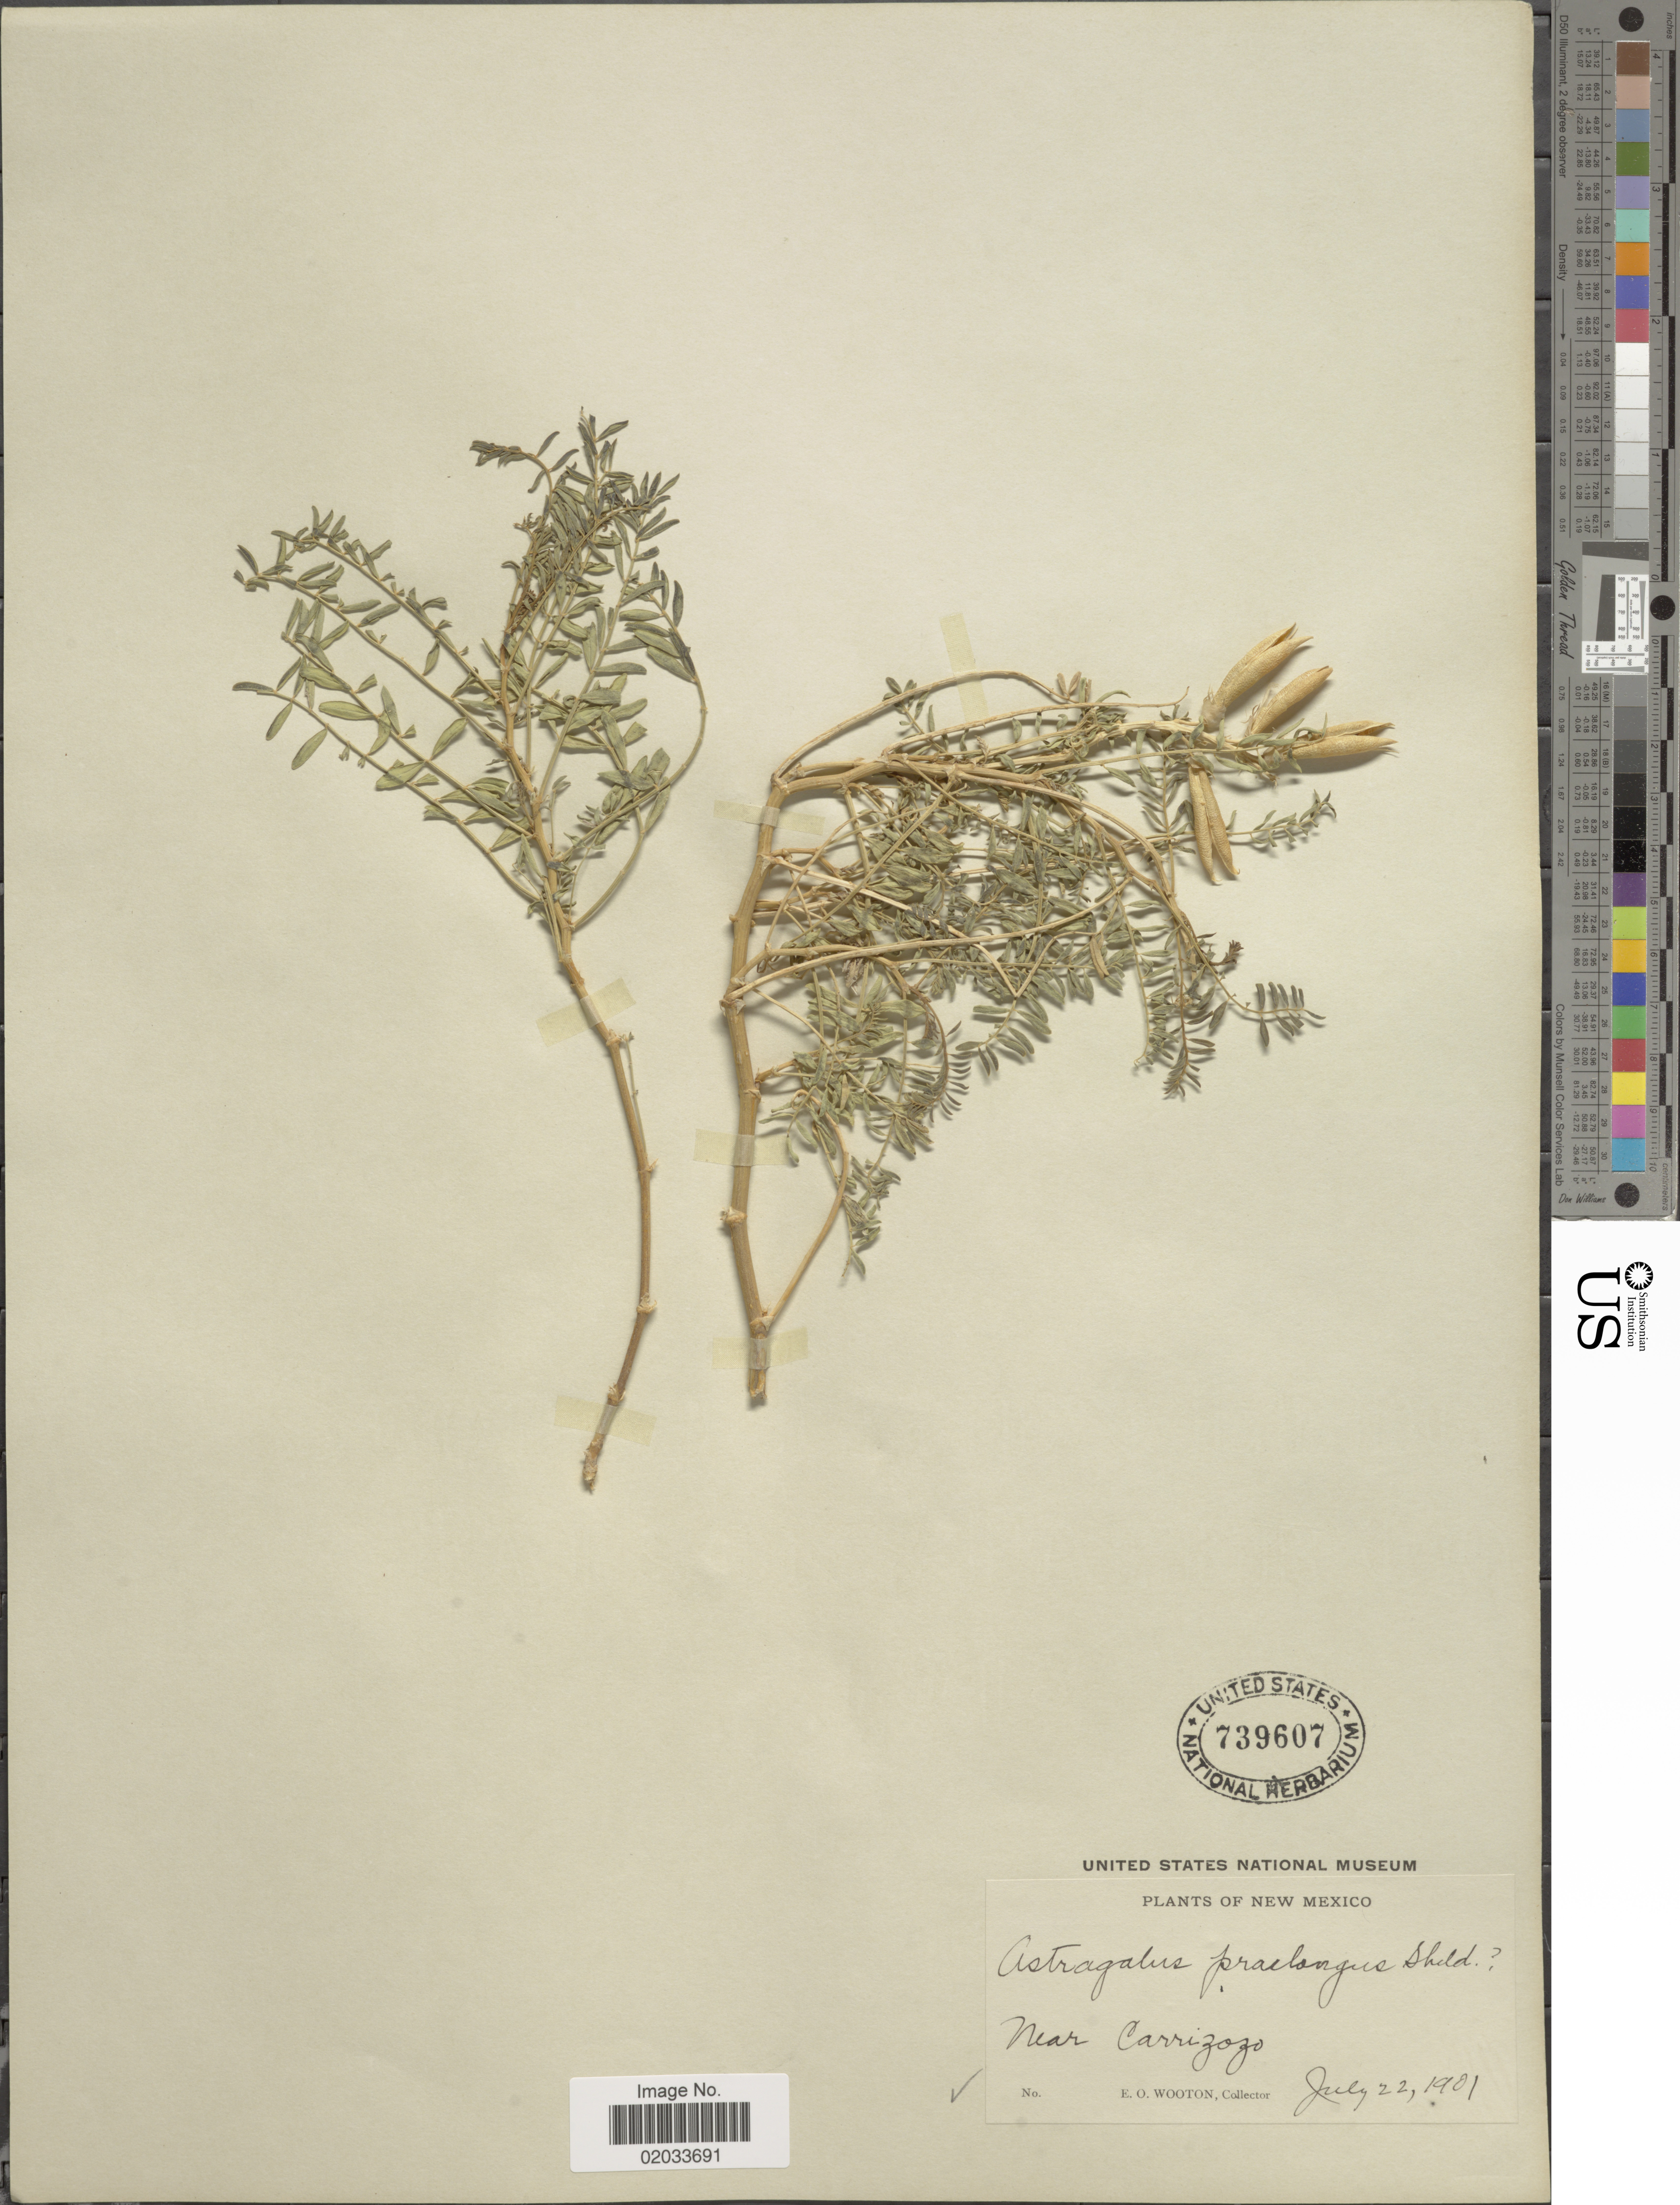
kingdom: Plantae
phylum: Tracheophyta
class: Magnoliopsida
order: Fabales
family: Fabaceae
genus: Astragalus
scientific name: Astragalus pattersonii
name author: (A. Gray) A. Gray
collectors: E. O. Wooton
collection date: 1901-07-22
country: United States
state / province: New Mexico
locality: Near Carrizozo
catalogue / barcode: US 739607